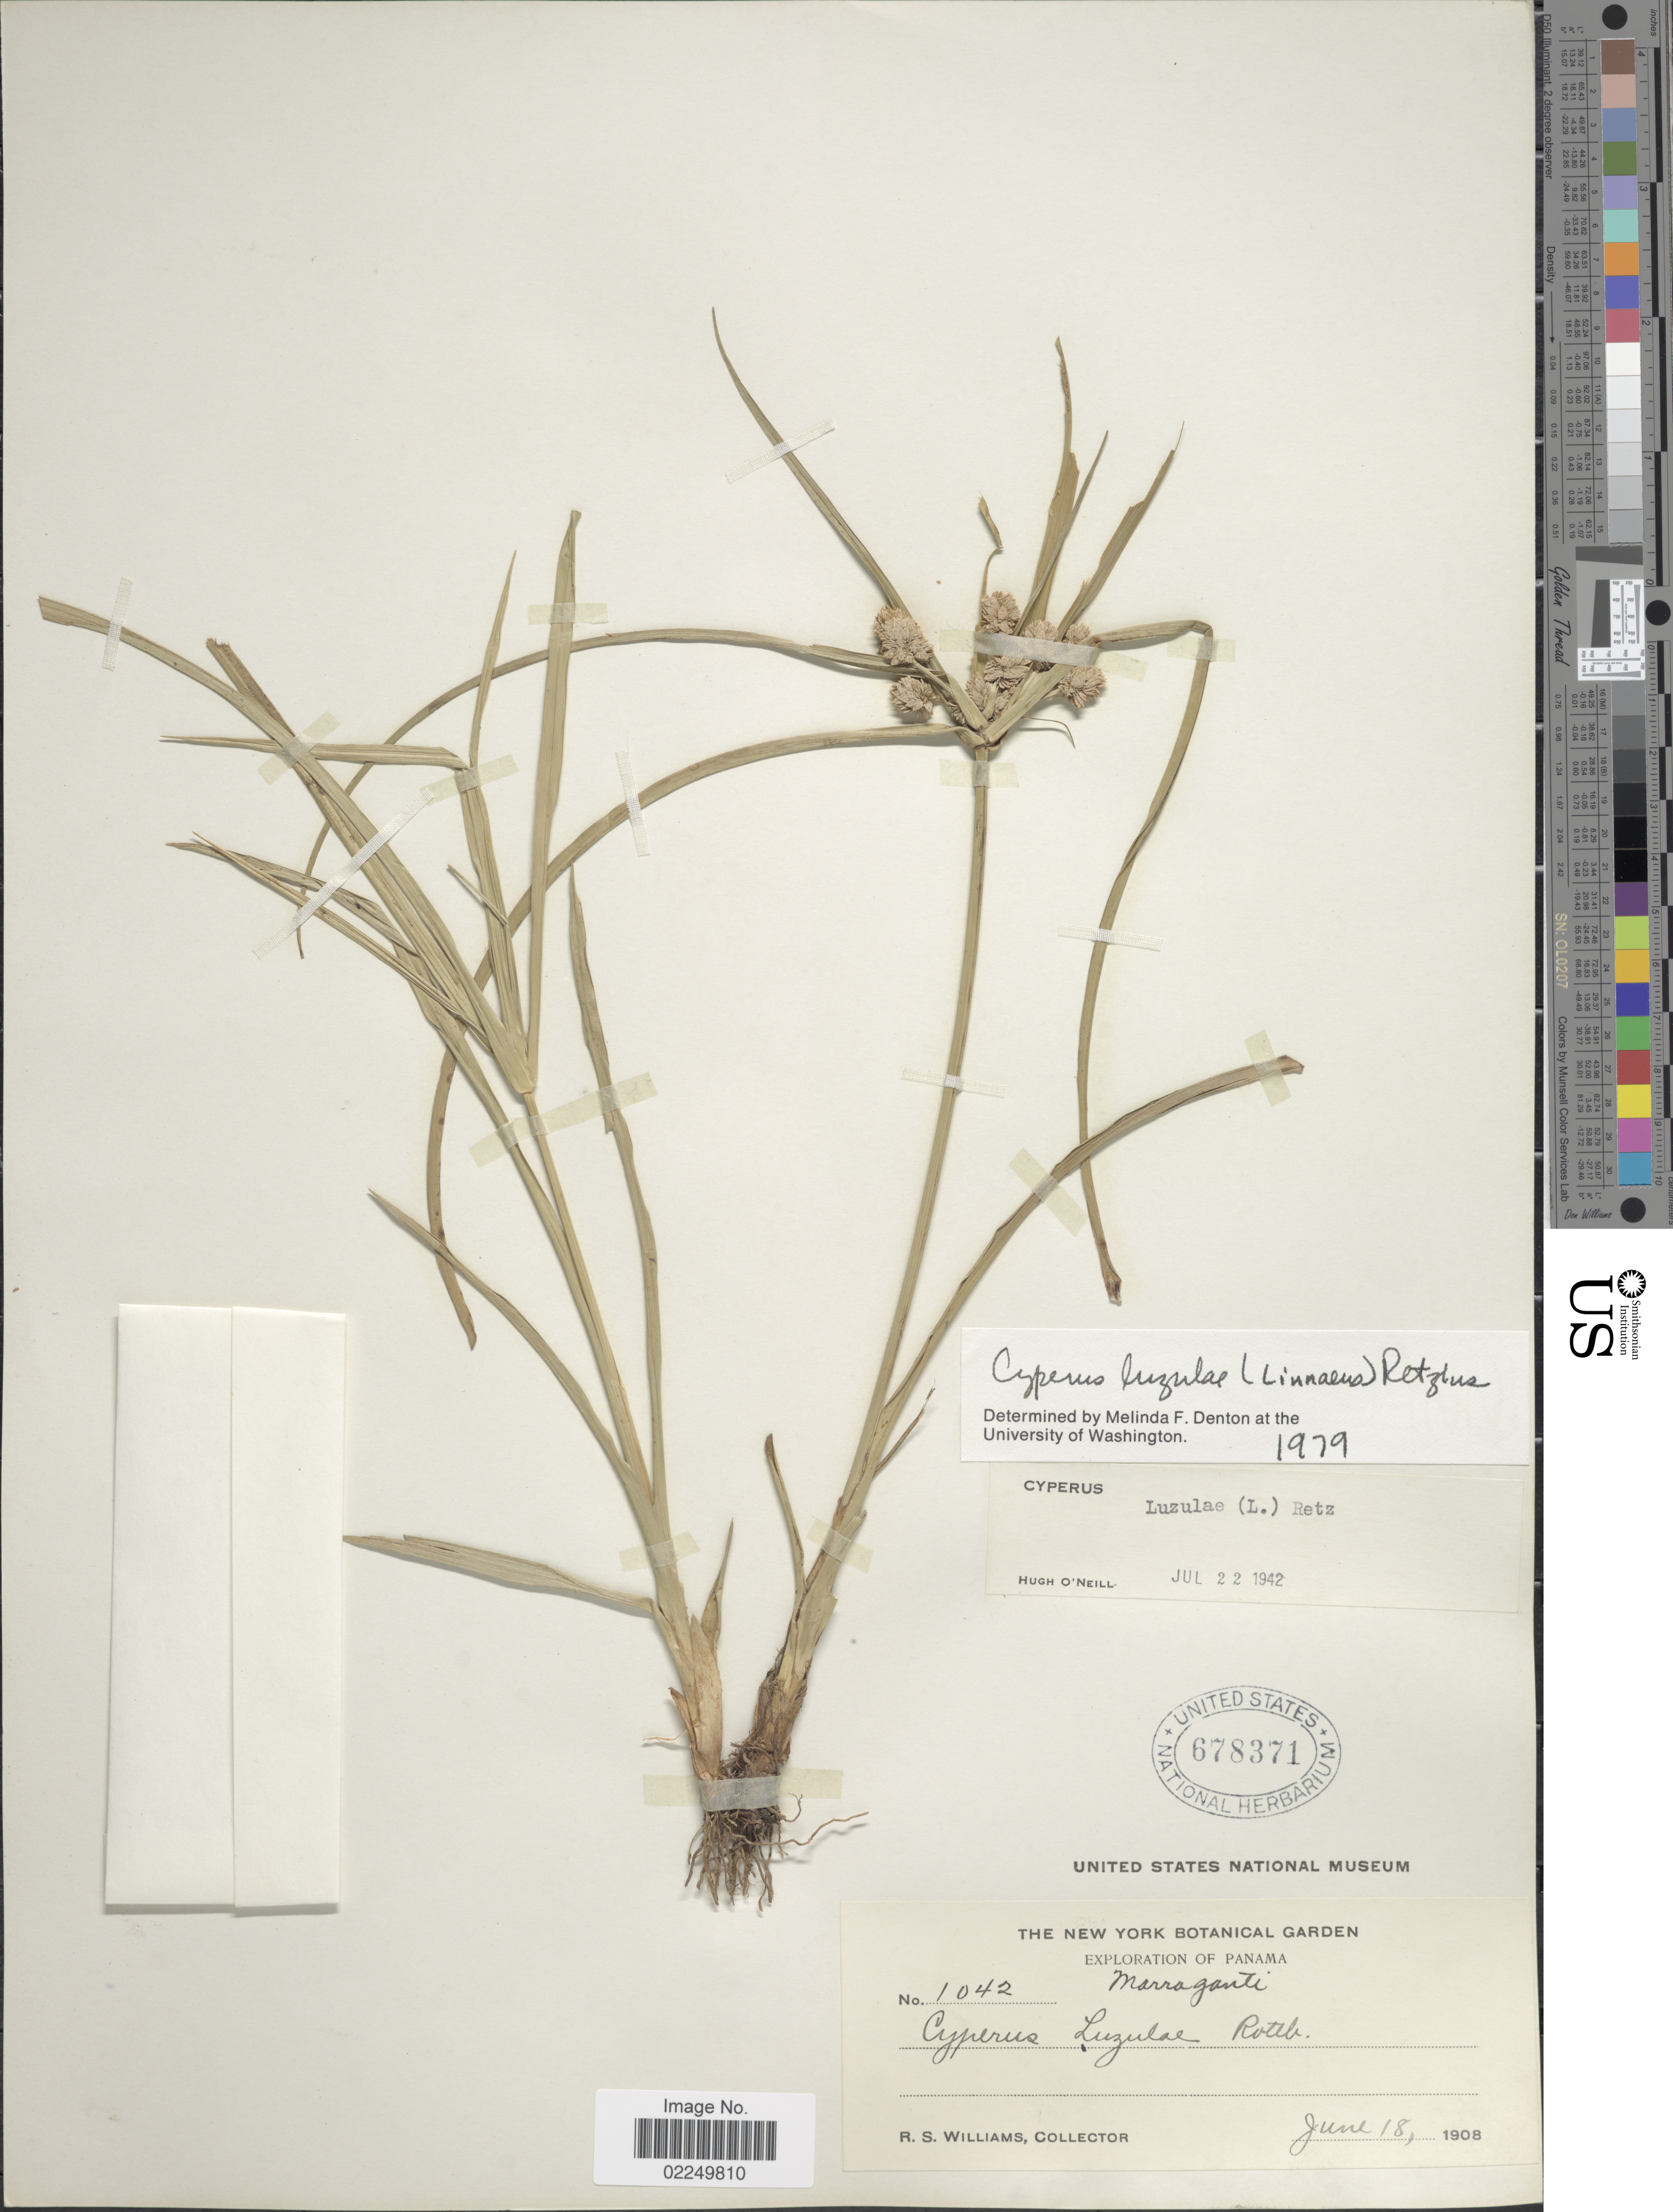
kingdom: Plantae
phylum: Tracheophyta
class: Liliopsida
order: Poales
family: Cyperaceae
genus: Cyperus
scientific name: Cyperus luzulae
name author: (L.) Rottb. ex Retz.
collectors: R. S. Williams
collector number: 1042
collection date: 1908-06-18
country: Panama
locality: Marraganti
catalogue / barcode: US 678371